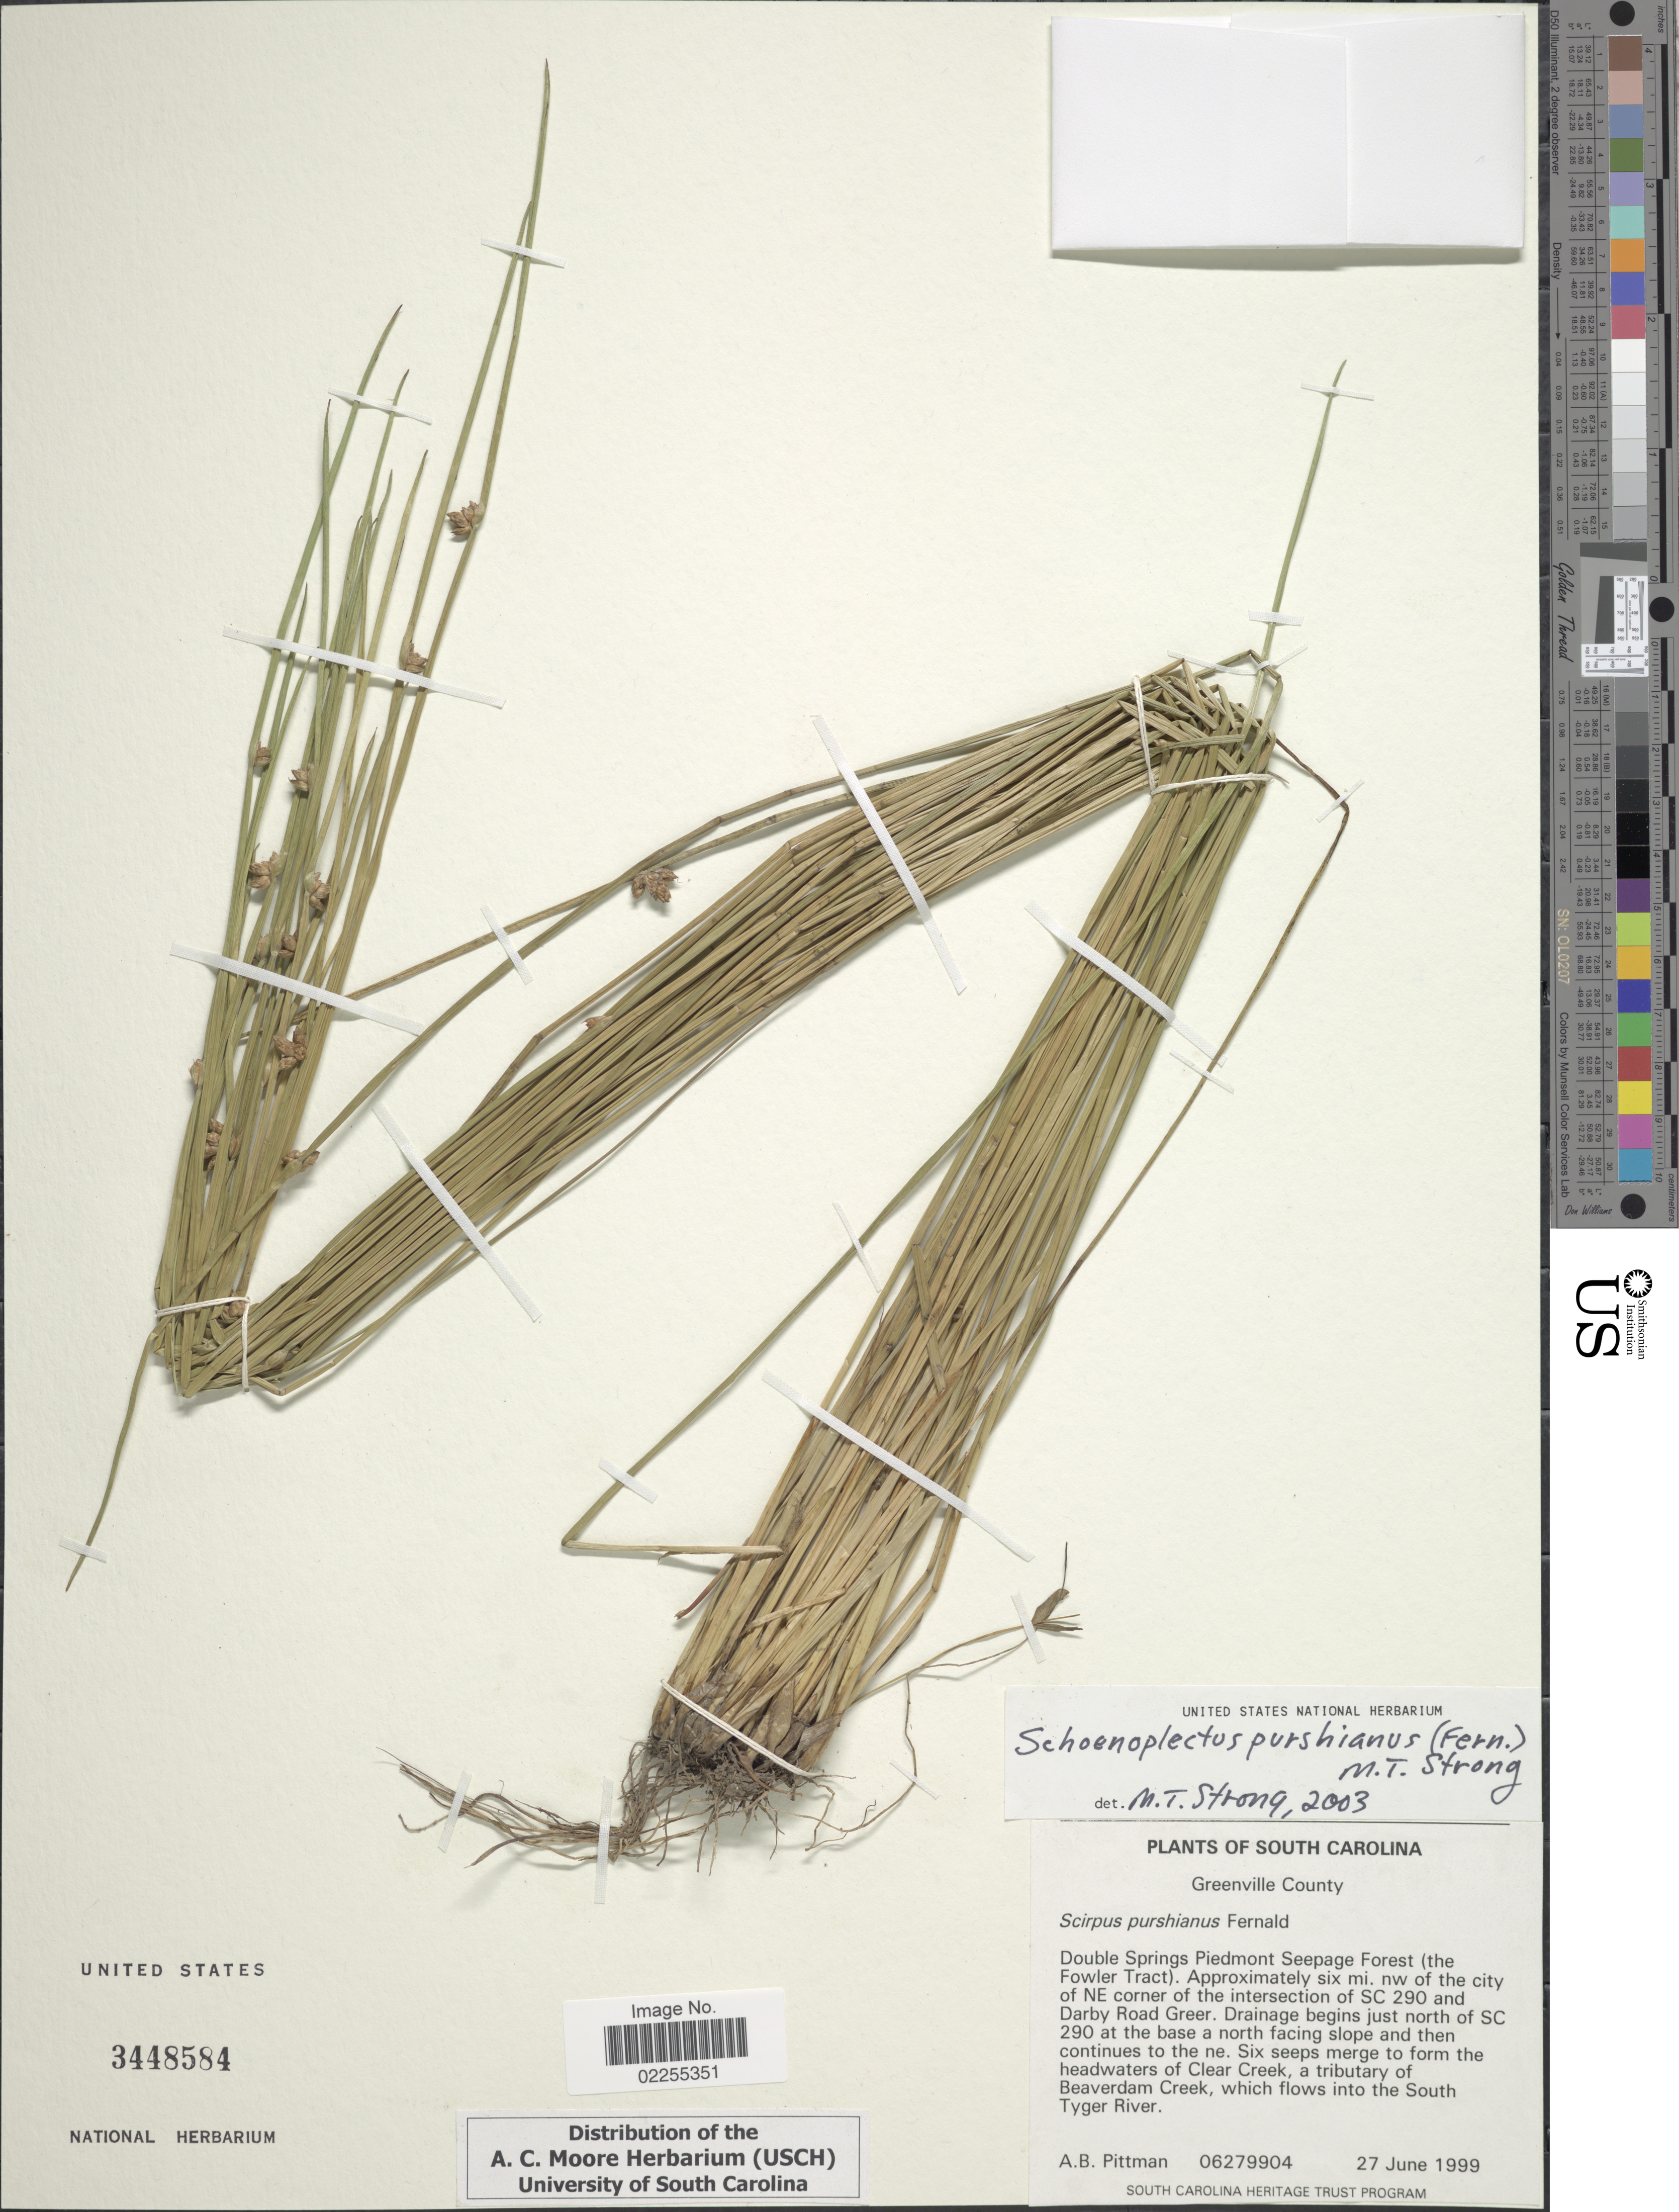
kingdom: Plantae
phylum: Tracheophyta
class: Liliopsida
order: Poales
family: Cyperaceae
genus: Schoenoplectus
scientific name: Schoenoplectus purshianus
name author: (Fernald) M.T. Strong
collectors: A. B. Pittman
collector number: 06279904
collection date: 1999-06-27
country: United States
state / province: South Carolina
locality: Greenville County. Double Springs Piedmont Seepage Forest (the Fowler Tract). Approximately six mi. nw of the city of NE corner of the intersection of SC 290 and Darby Road Greer. Drainage begins just north of SC 290 at the base a north facing slope and then continues to the ne. Six seeps merge to form the headwaters of Clear Creek, a tributary of Beaverdam Creek, which flows into the South Tyger River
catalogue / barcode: US 3448584